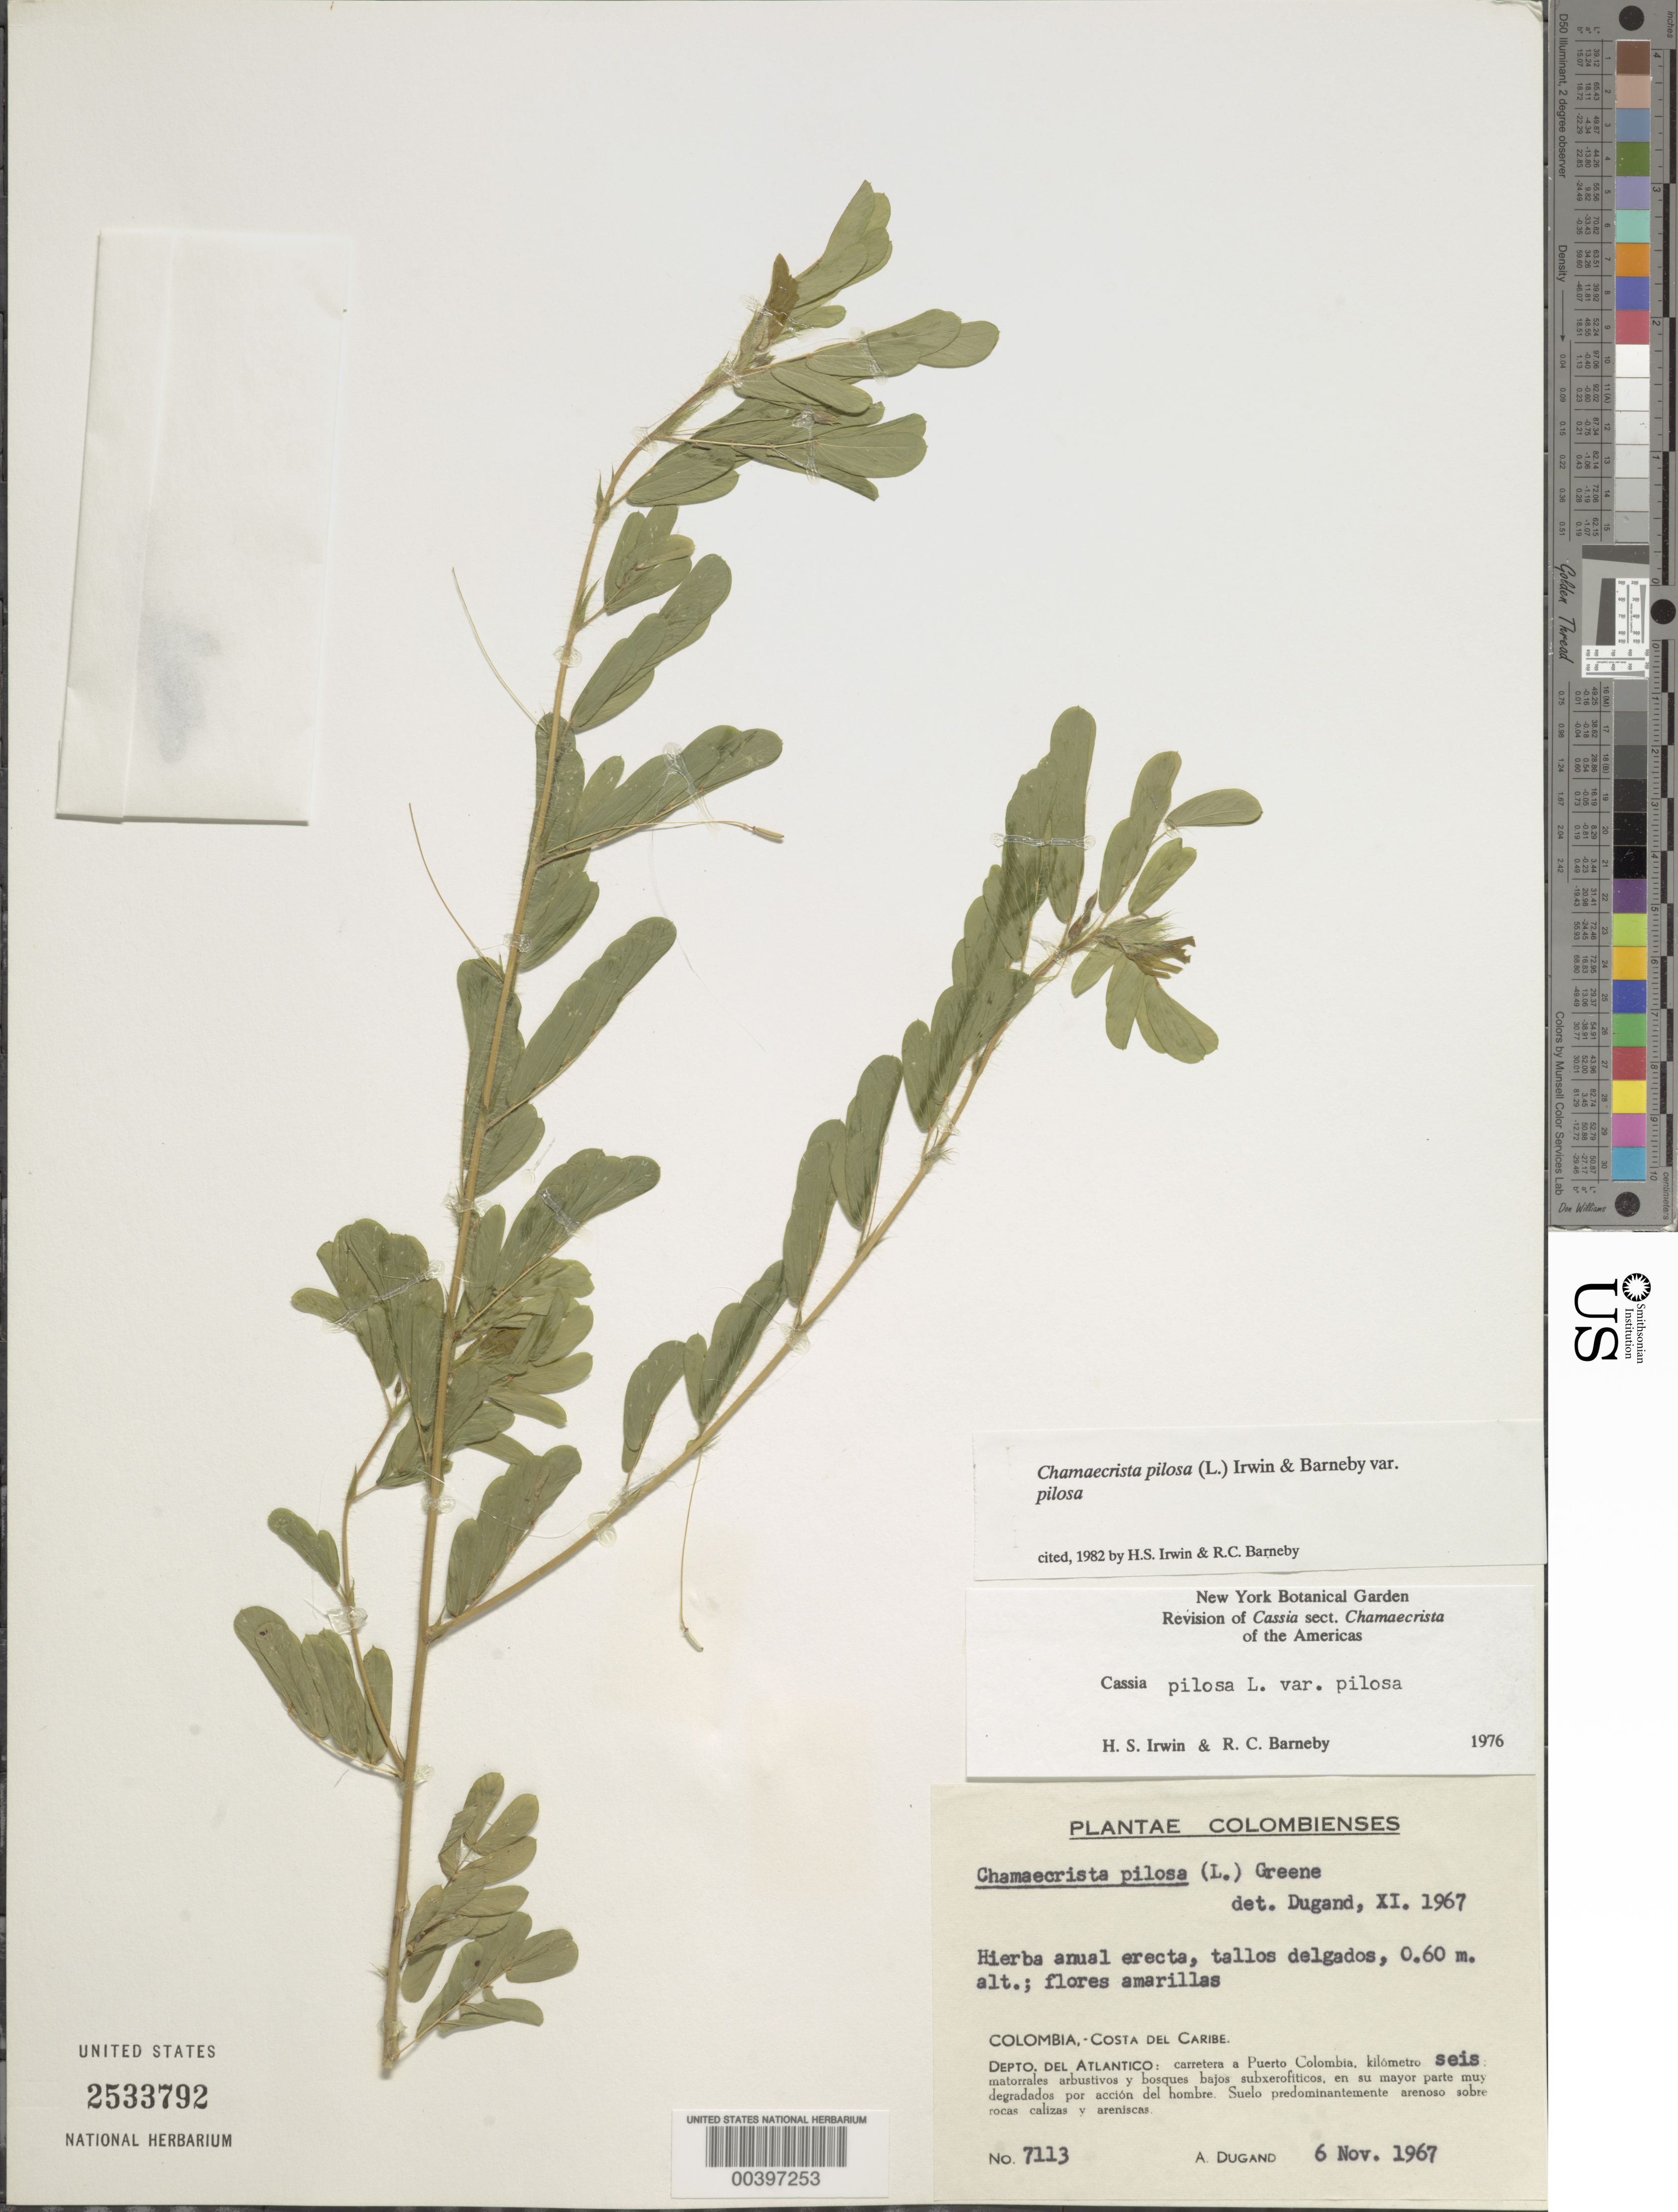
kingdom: Plantae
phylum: Tracheophyta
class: Magnoliopsida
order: Fabales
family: Fabaceae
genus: Chamaecrista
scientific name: Chamaecrista pilosa var. pilosa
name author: (L.) Greene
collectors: A. Dugand G.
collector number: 7113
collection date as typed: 06 Nov 1967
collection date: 1967-11-06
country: Colombia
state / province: Atlántico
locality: Carretera a Puerto Colombia, km 6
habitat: Matorrales y bosques, en su mayor parte muy degradados por accion del hombre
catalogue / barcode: US 2533792